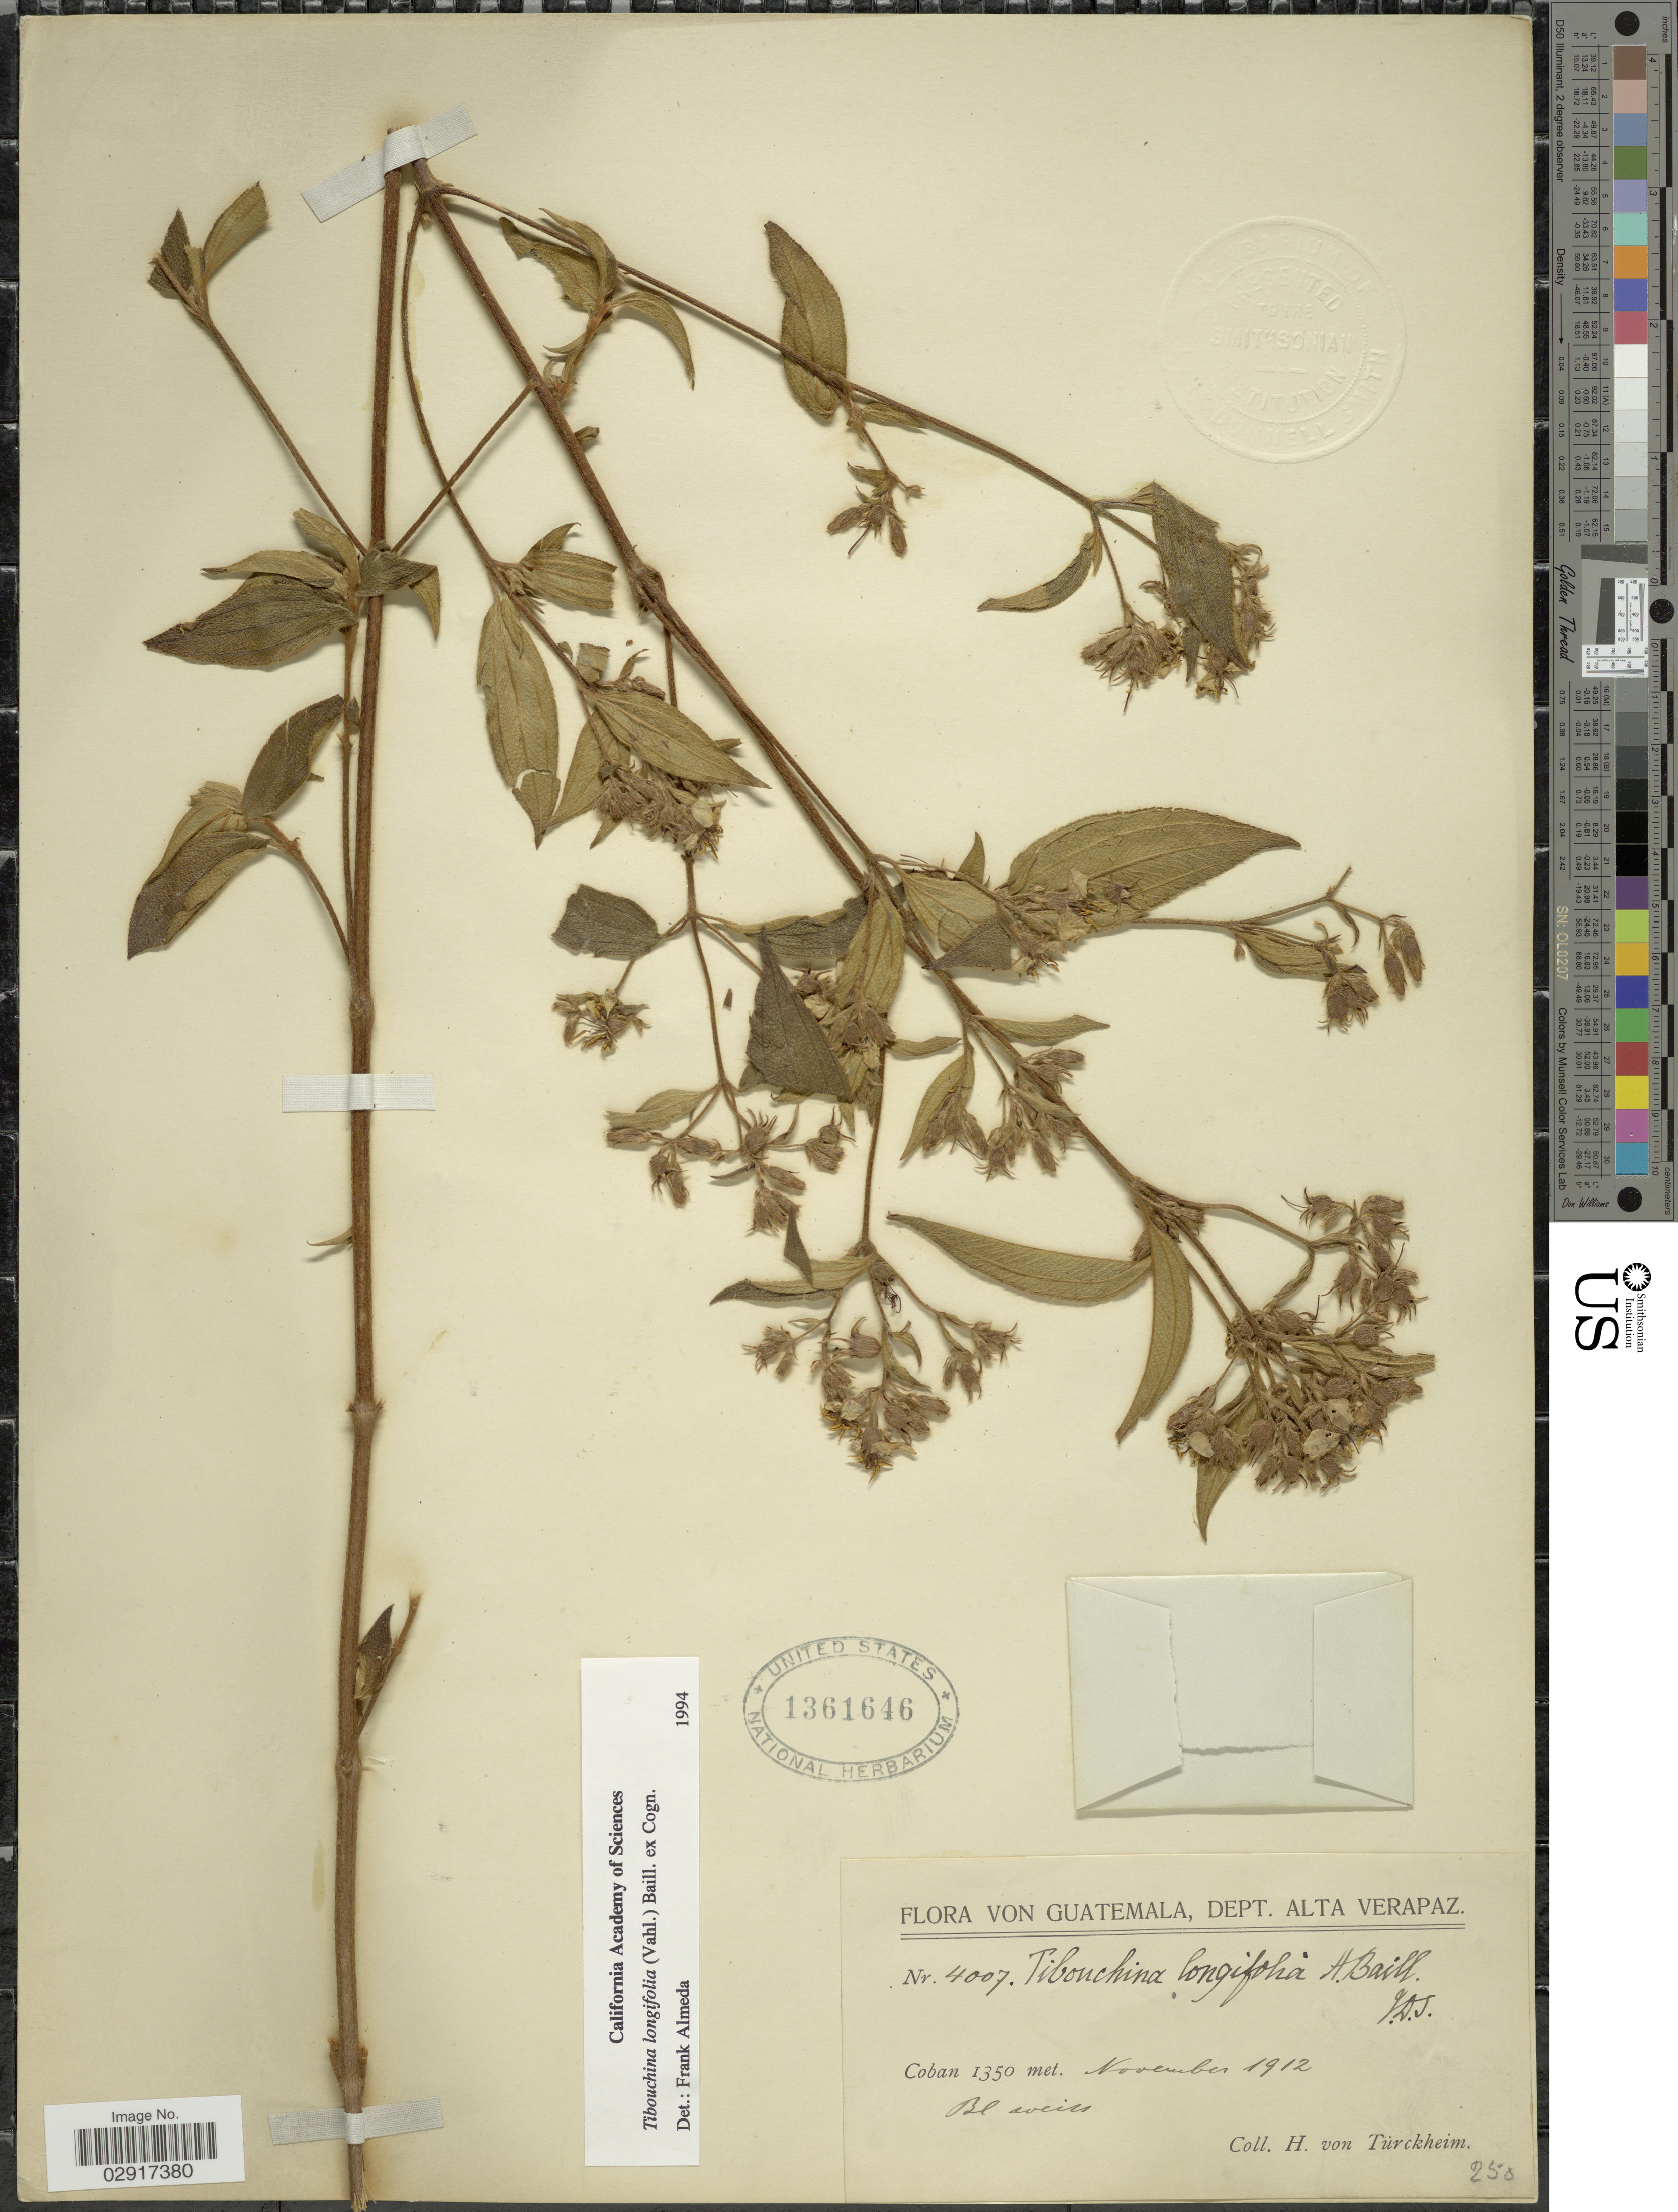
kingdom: Plantae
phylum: Tracheophyta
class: Magnoliopsida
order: Myrtales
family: Melastomataceae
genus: Chaetogastra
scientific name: Chaetogastra longifolia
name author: (Vahl) DC.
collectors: H. von Türckheim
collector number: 4007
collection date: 1912-11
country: Guatemala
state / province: Alta Verapaz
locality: Dept. Alta Verapaz. Coban.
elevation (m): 1350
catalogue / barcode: US 1361646